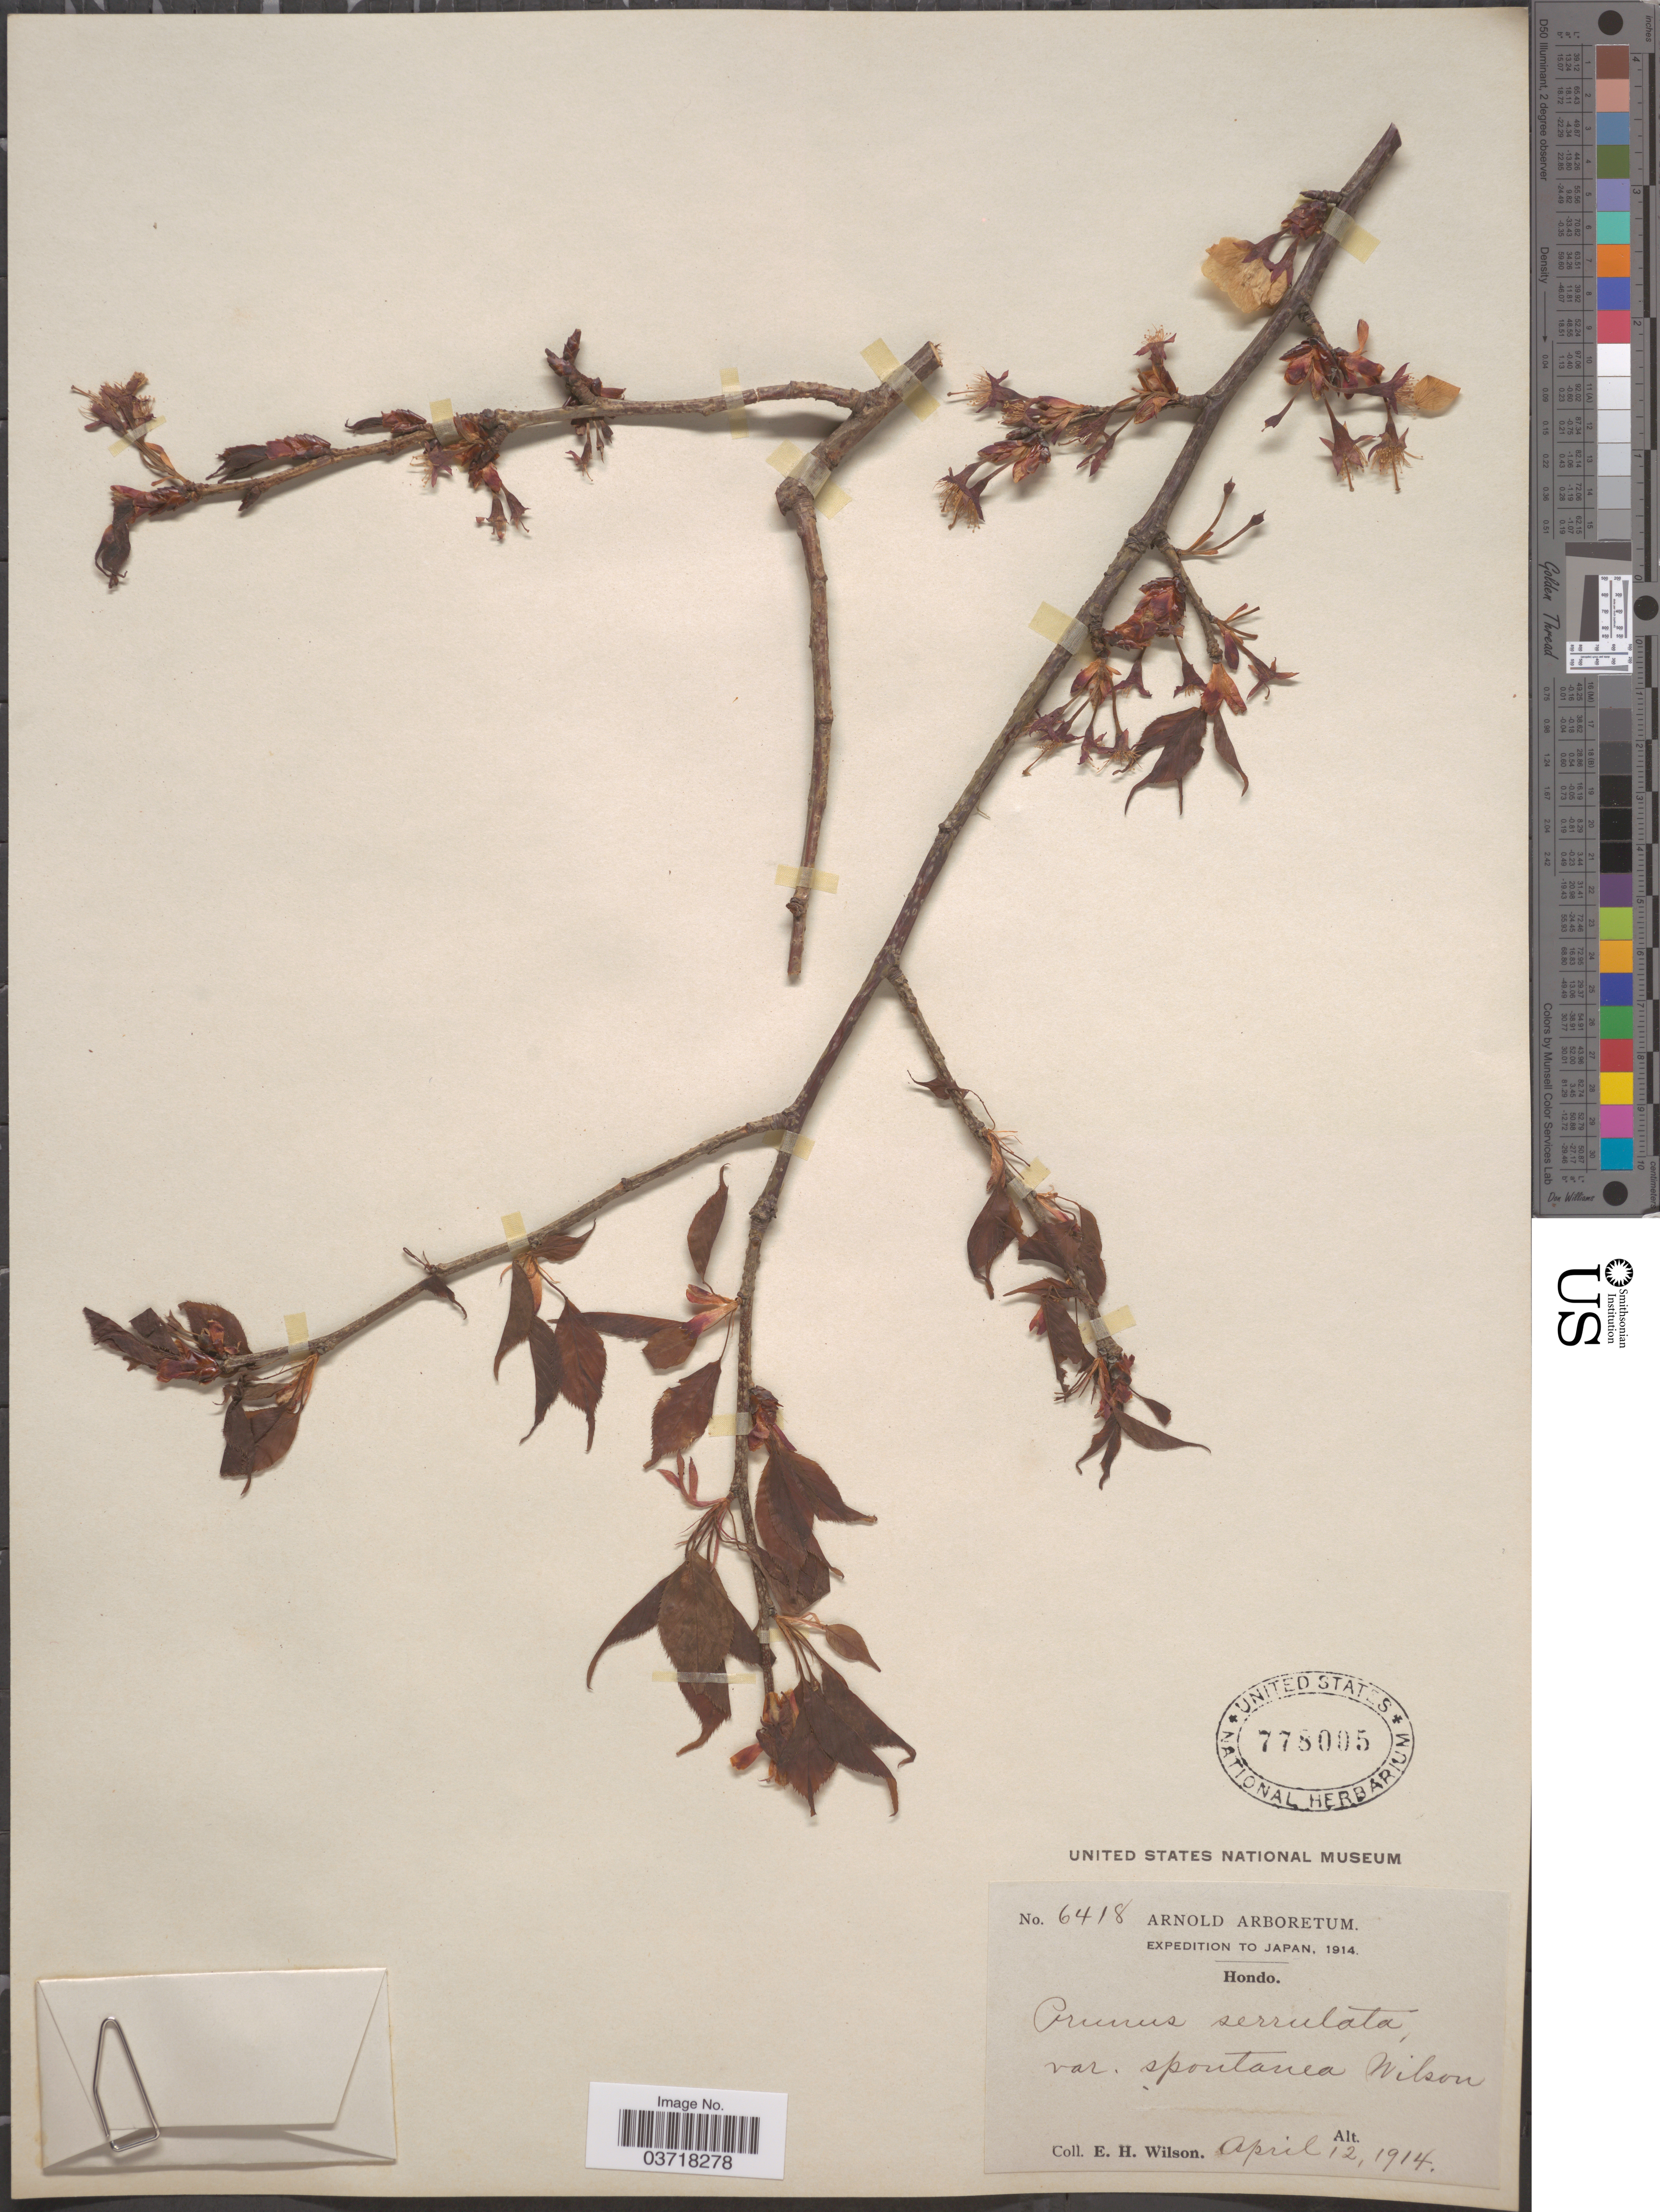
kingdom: Plantae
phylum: Tracheophyta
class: Magnoliopsida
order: Rosales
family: Rosaceae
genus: Prunus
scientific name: Prunus serrulata var. spontanea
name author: E.H. Wilson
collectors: E. Wilson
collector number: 6418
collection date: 1914-04-12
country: Japan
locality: Hondo.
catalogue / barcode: US 778005